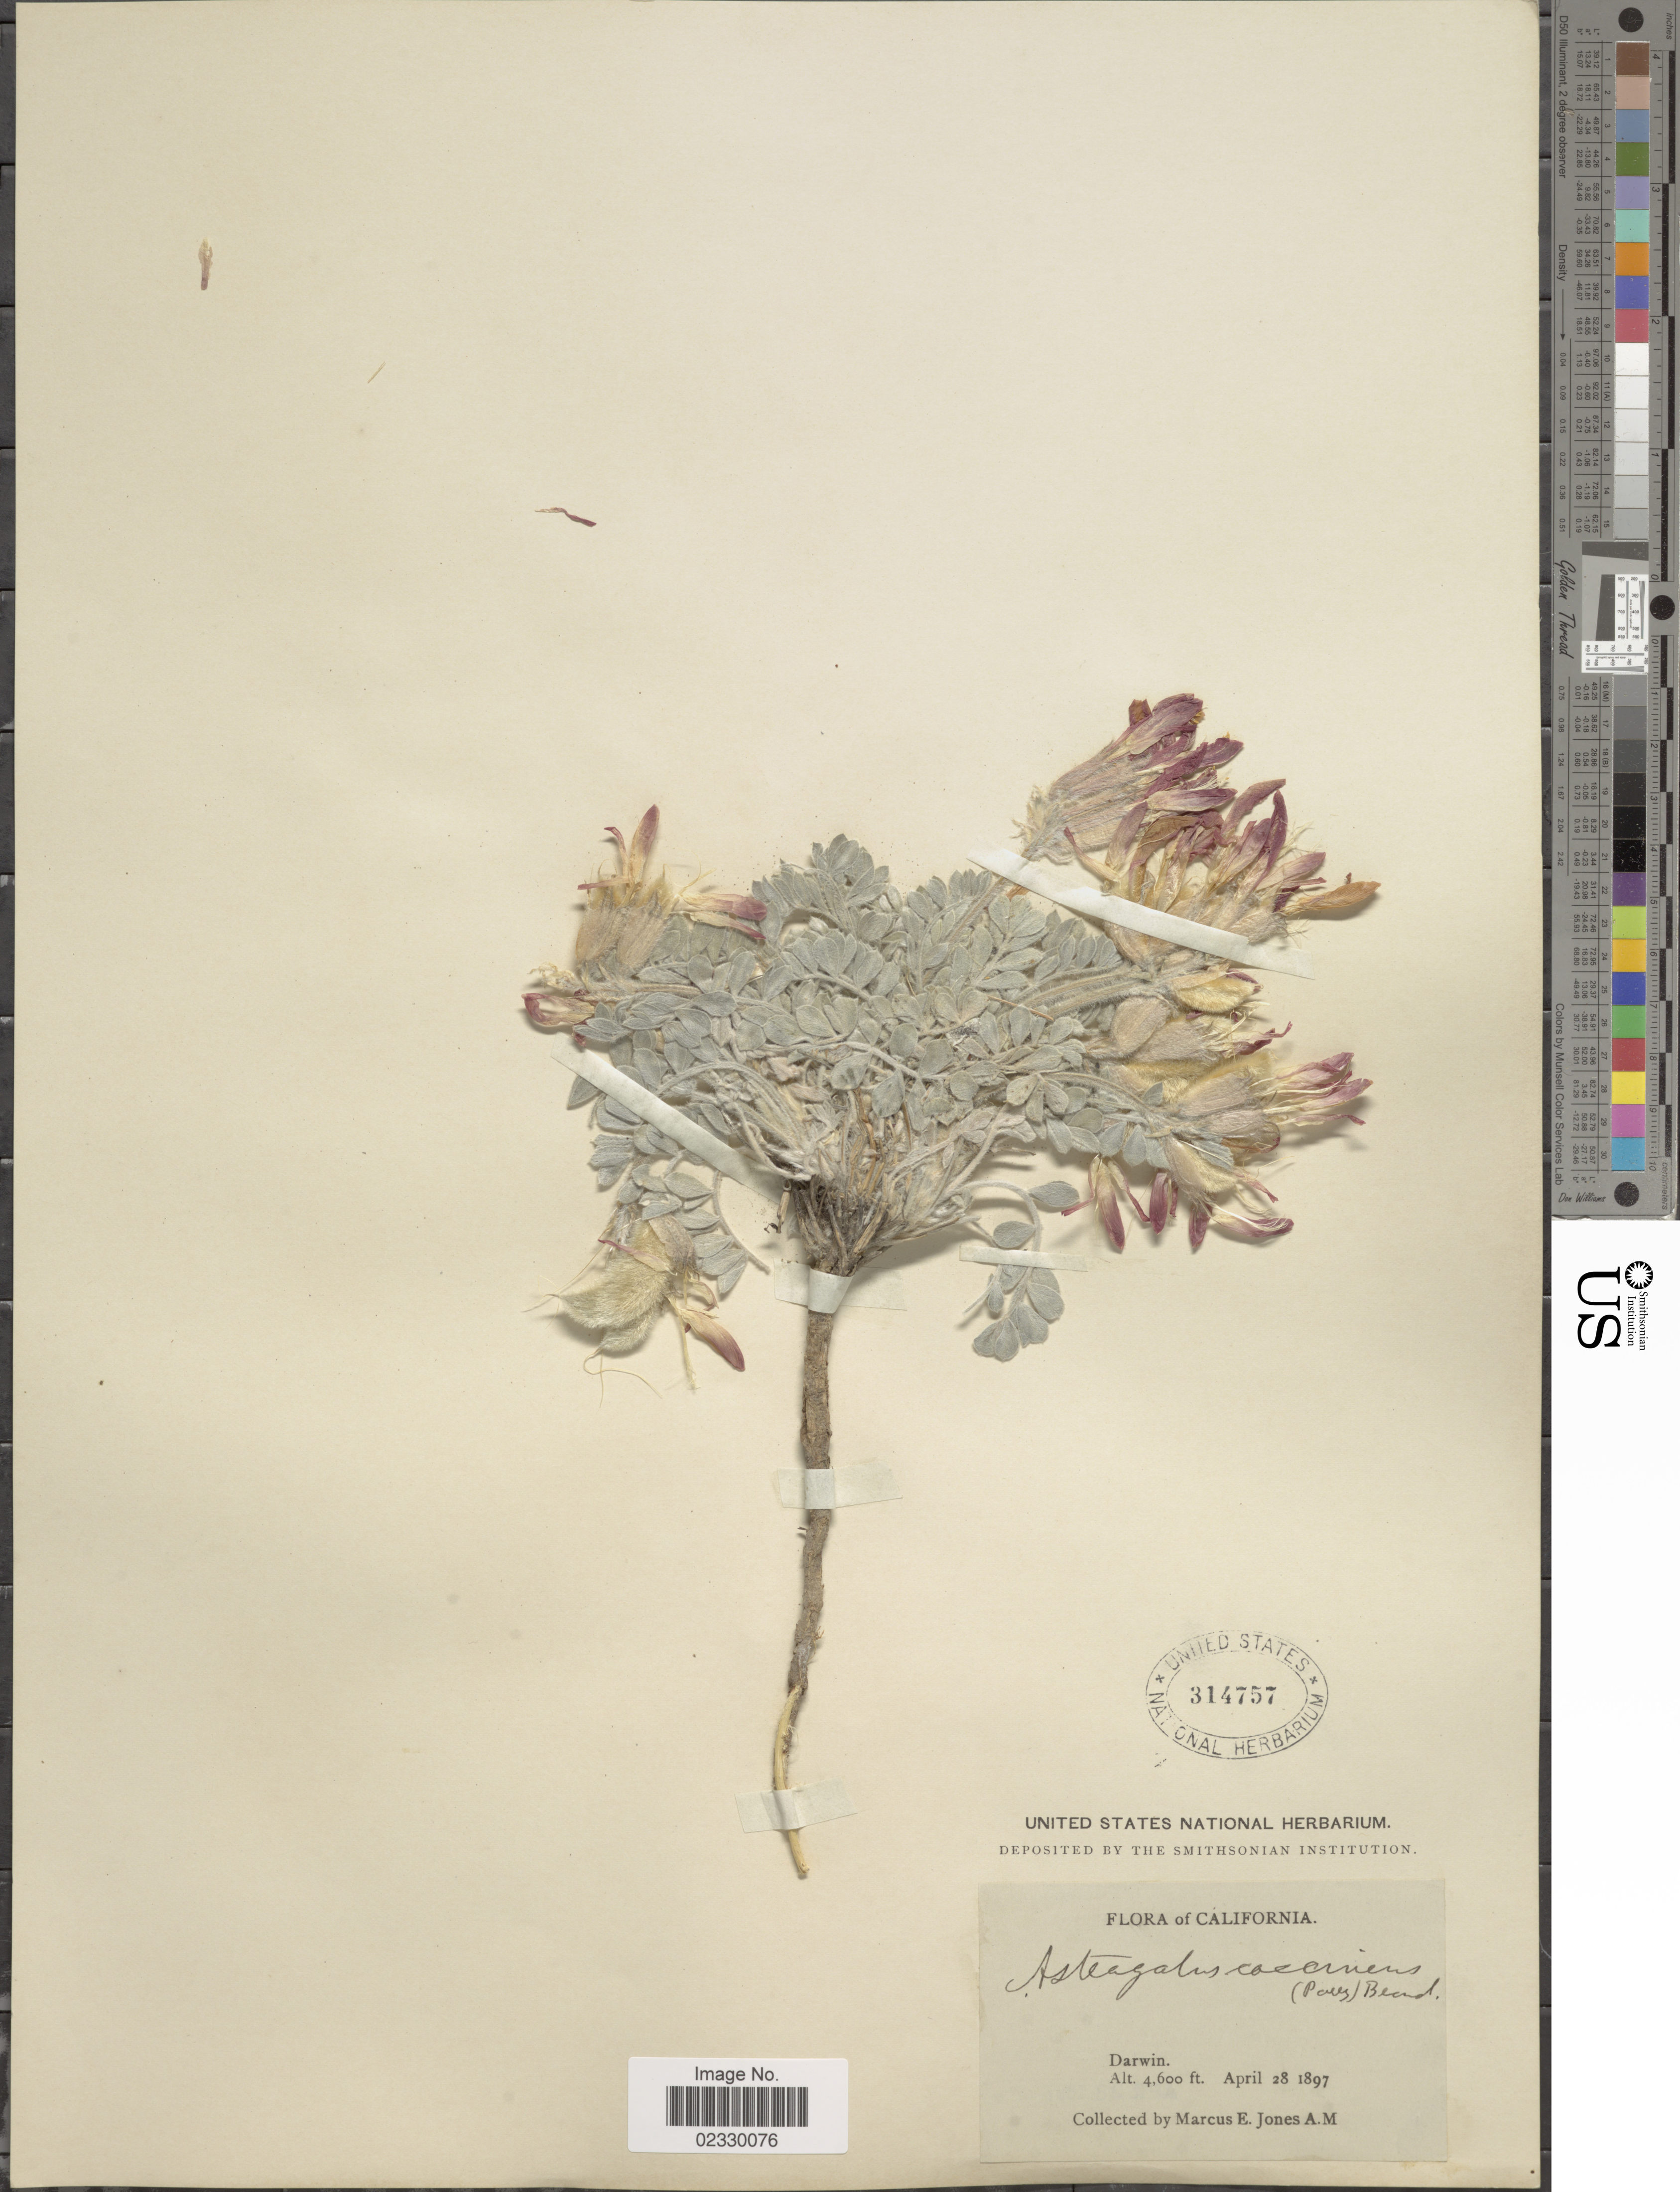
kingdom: Plantae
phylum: Tracheophyta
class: Magnoliopsida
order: Fabales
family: Fabaceae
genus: Astragalus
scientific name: Astragalus coccineus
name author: (Parry) Brandegee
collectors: M. E. Jones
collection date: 1897-04-28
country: United States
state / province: California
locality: Darwin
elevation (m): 1402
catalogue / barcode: US 314757